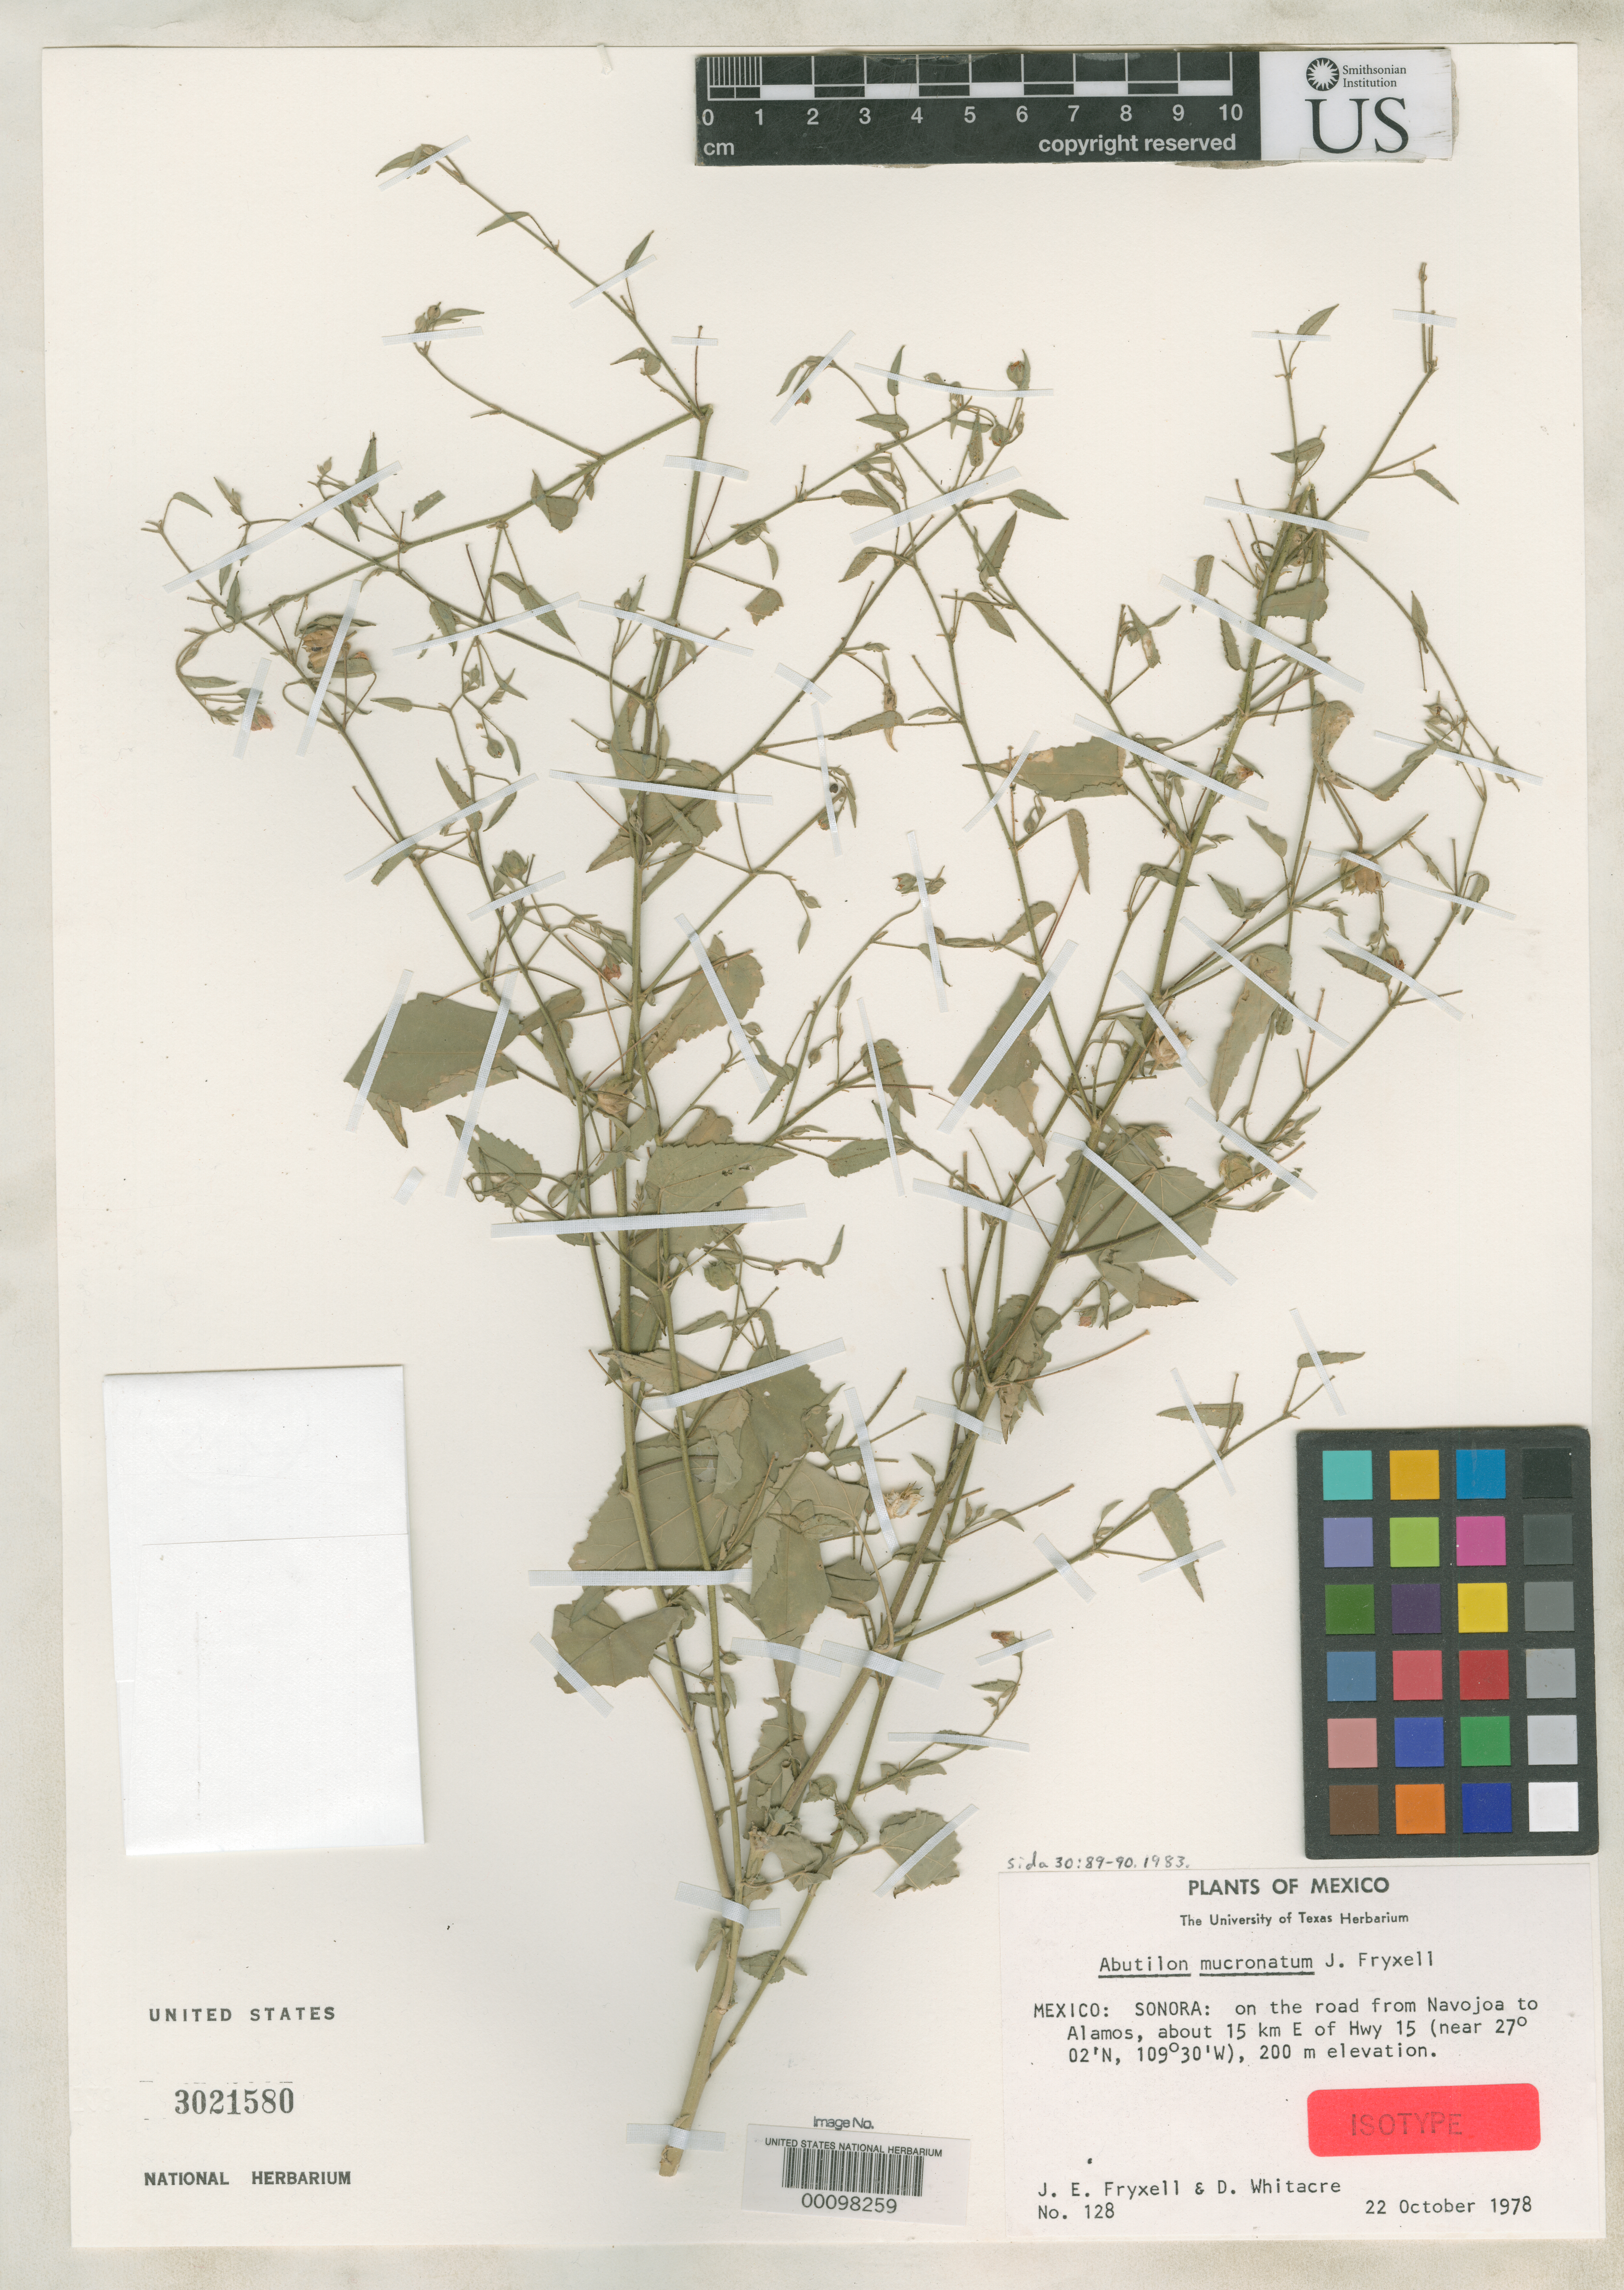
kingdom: Plantae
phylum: Tracheophyta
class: Magnoliopsida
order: Malvales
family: Malvaceae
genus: Abutilon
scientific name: Abutilon mucronatum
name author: J.E. Fryxell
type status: Isotype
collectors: J. E. Fryxell & D. Whitacre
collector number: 128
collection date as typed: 22 Oct 1978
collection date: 1978-10-22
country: Mexico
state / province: Sonora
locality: On road from Navojoa to Alamos, 15 km E of Hwy.15.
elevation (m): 200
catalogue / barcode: US 3021580